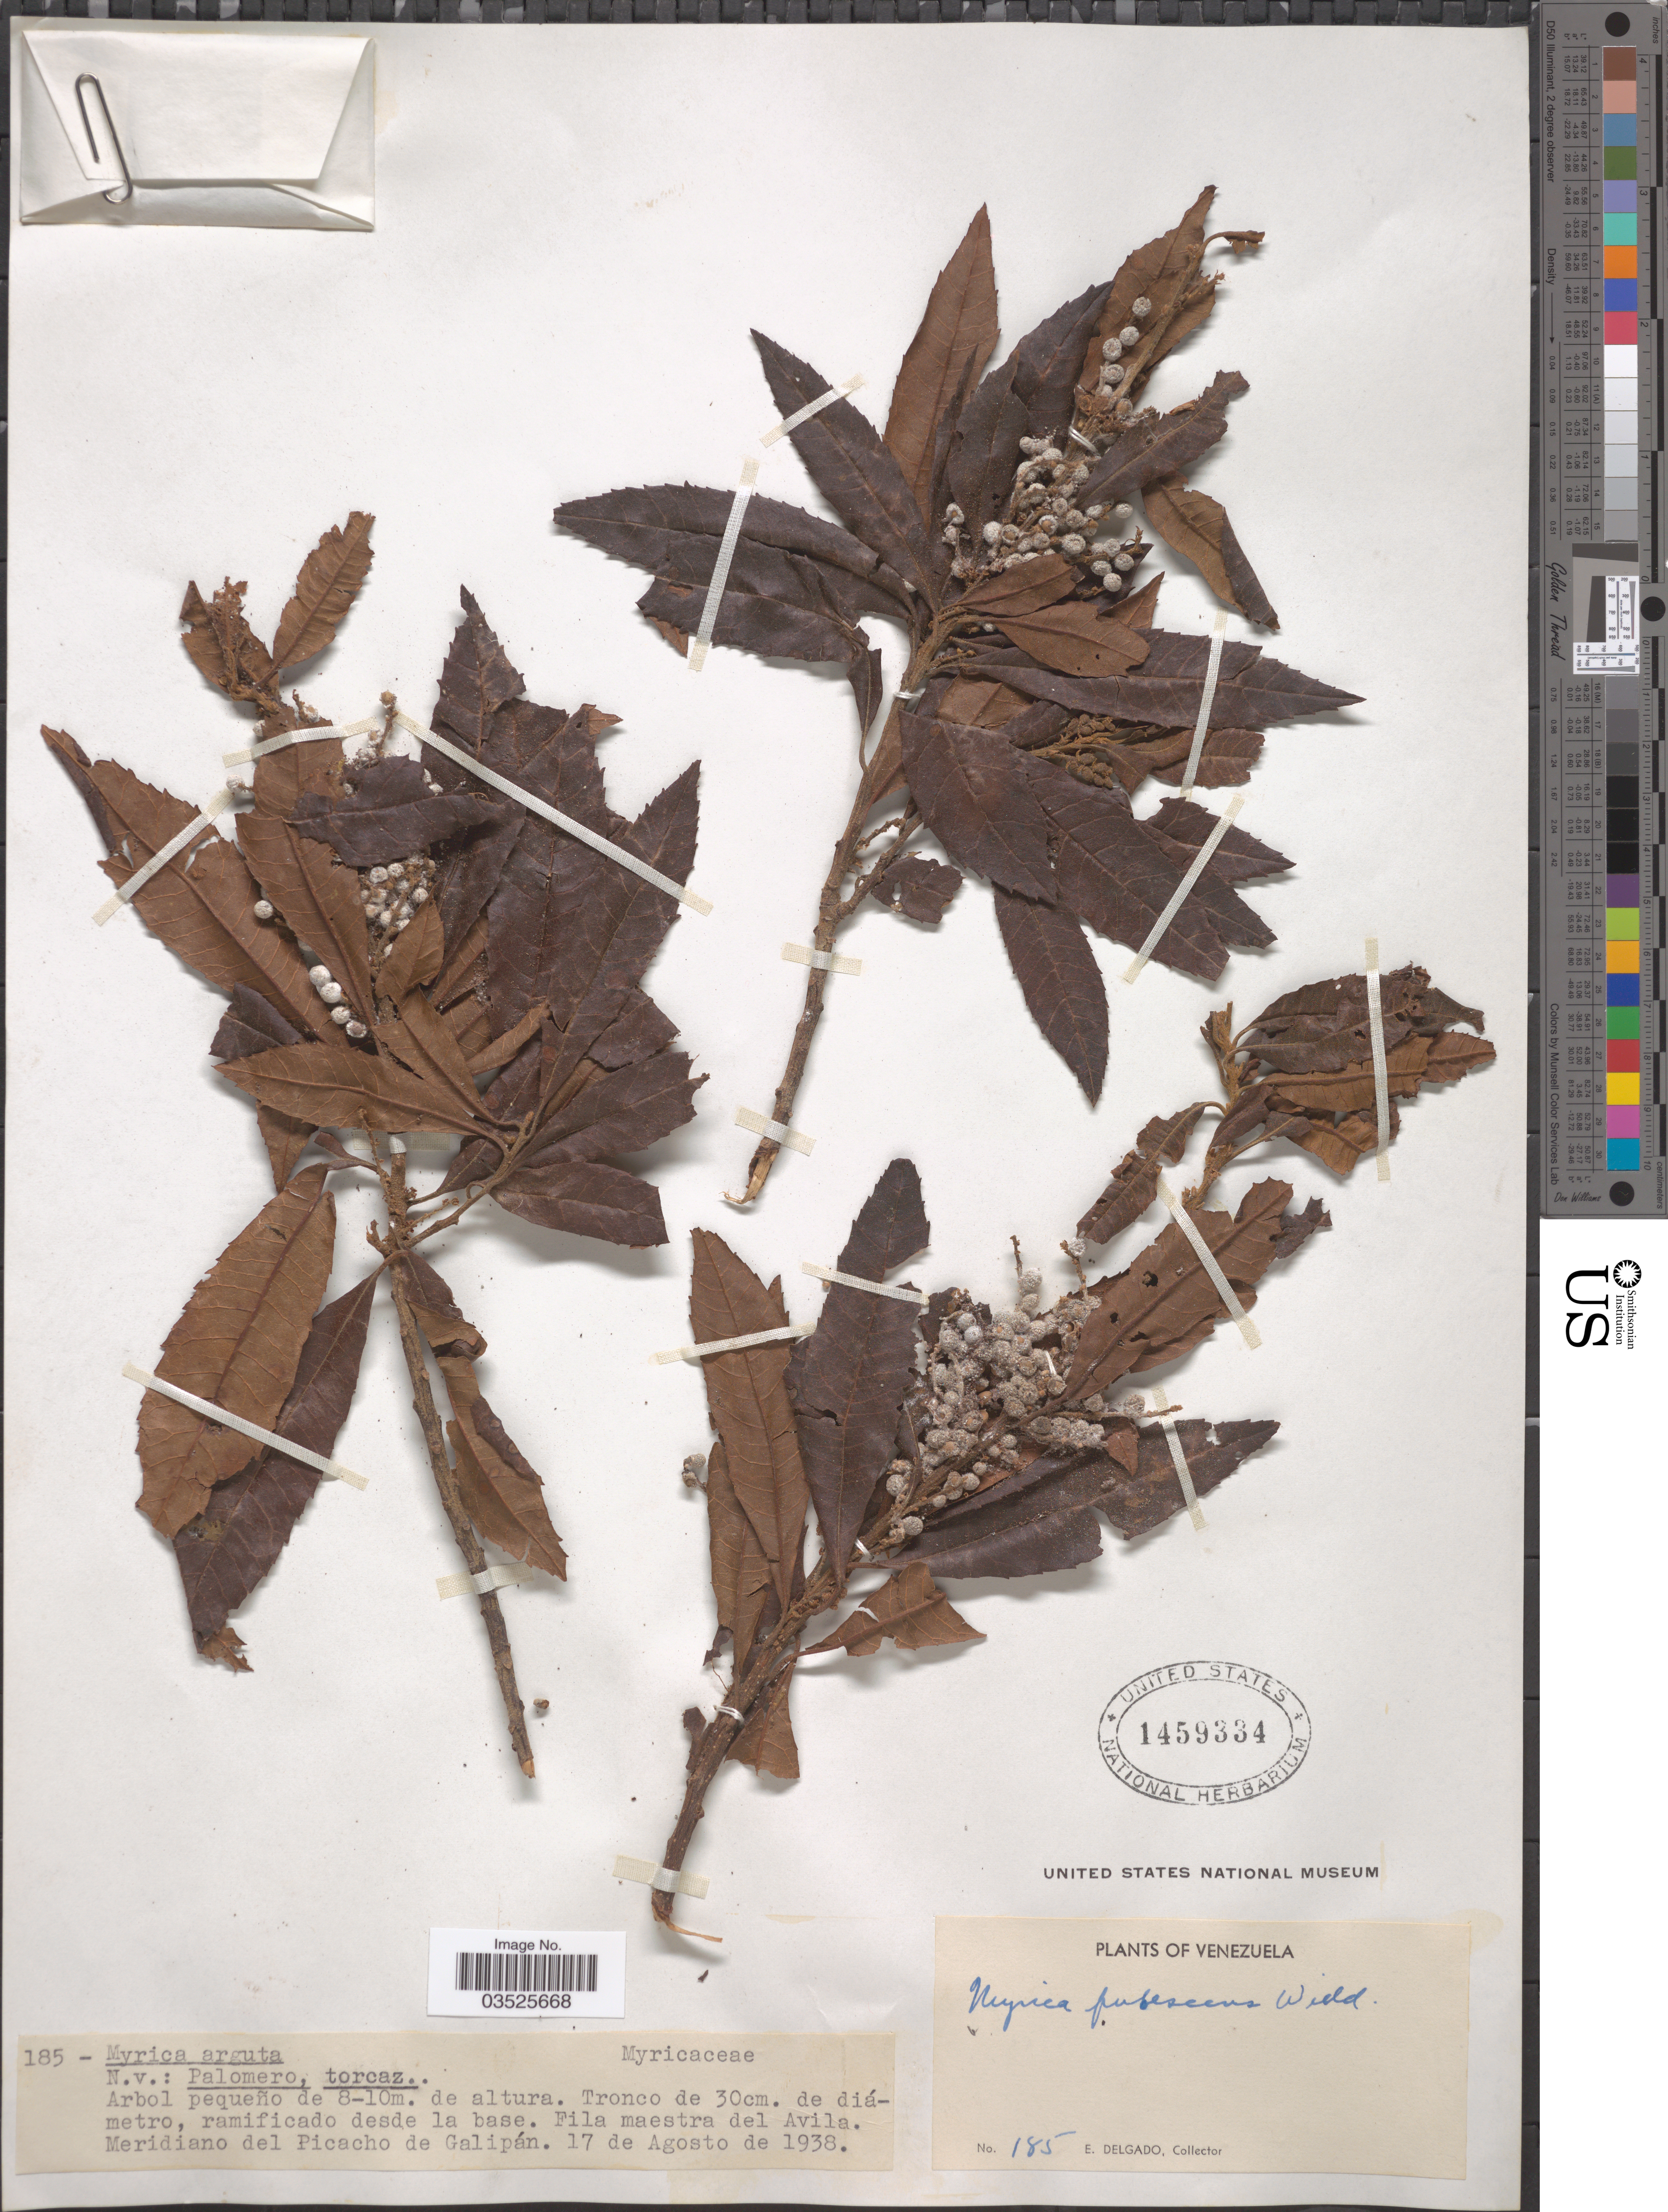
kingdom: Plantae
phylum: Tracheophyta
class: Magnoliopsida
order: Fagales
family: Myricaceae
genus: Morella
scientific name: Morella pubescens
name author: (Humb. & Bonpl. ex Willd.) Wilbur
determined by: Strong, M. T., (US), Smithsonian Institution - National Museum of Natural History (UNITED STATES)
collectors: E. Delgado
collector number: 185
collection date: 1938-08-17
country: Venezuela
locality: Fila maestra del Avila. Meridiano del Picacho de Galipán.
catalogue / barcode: US 1459334